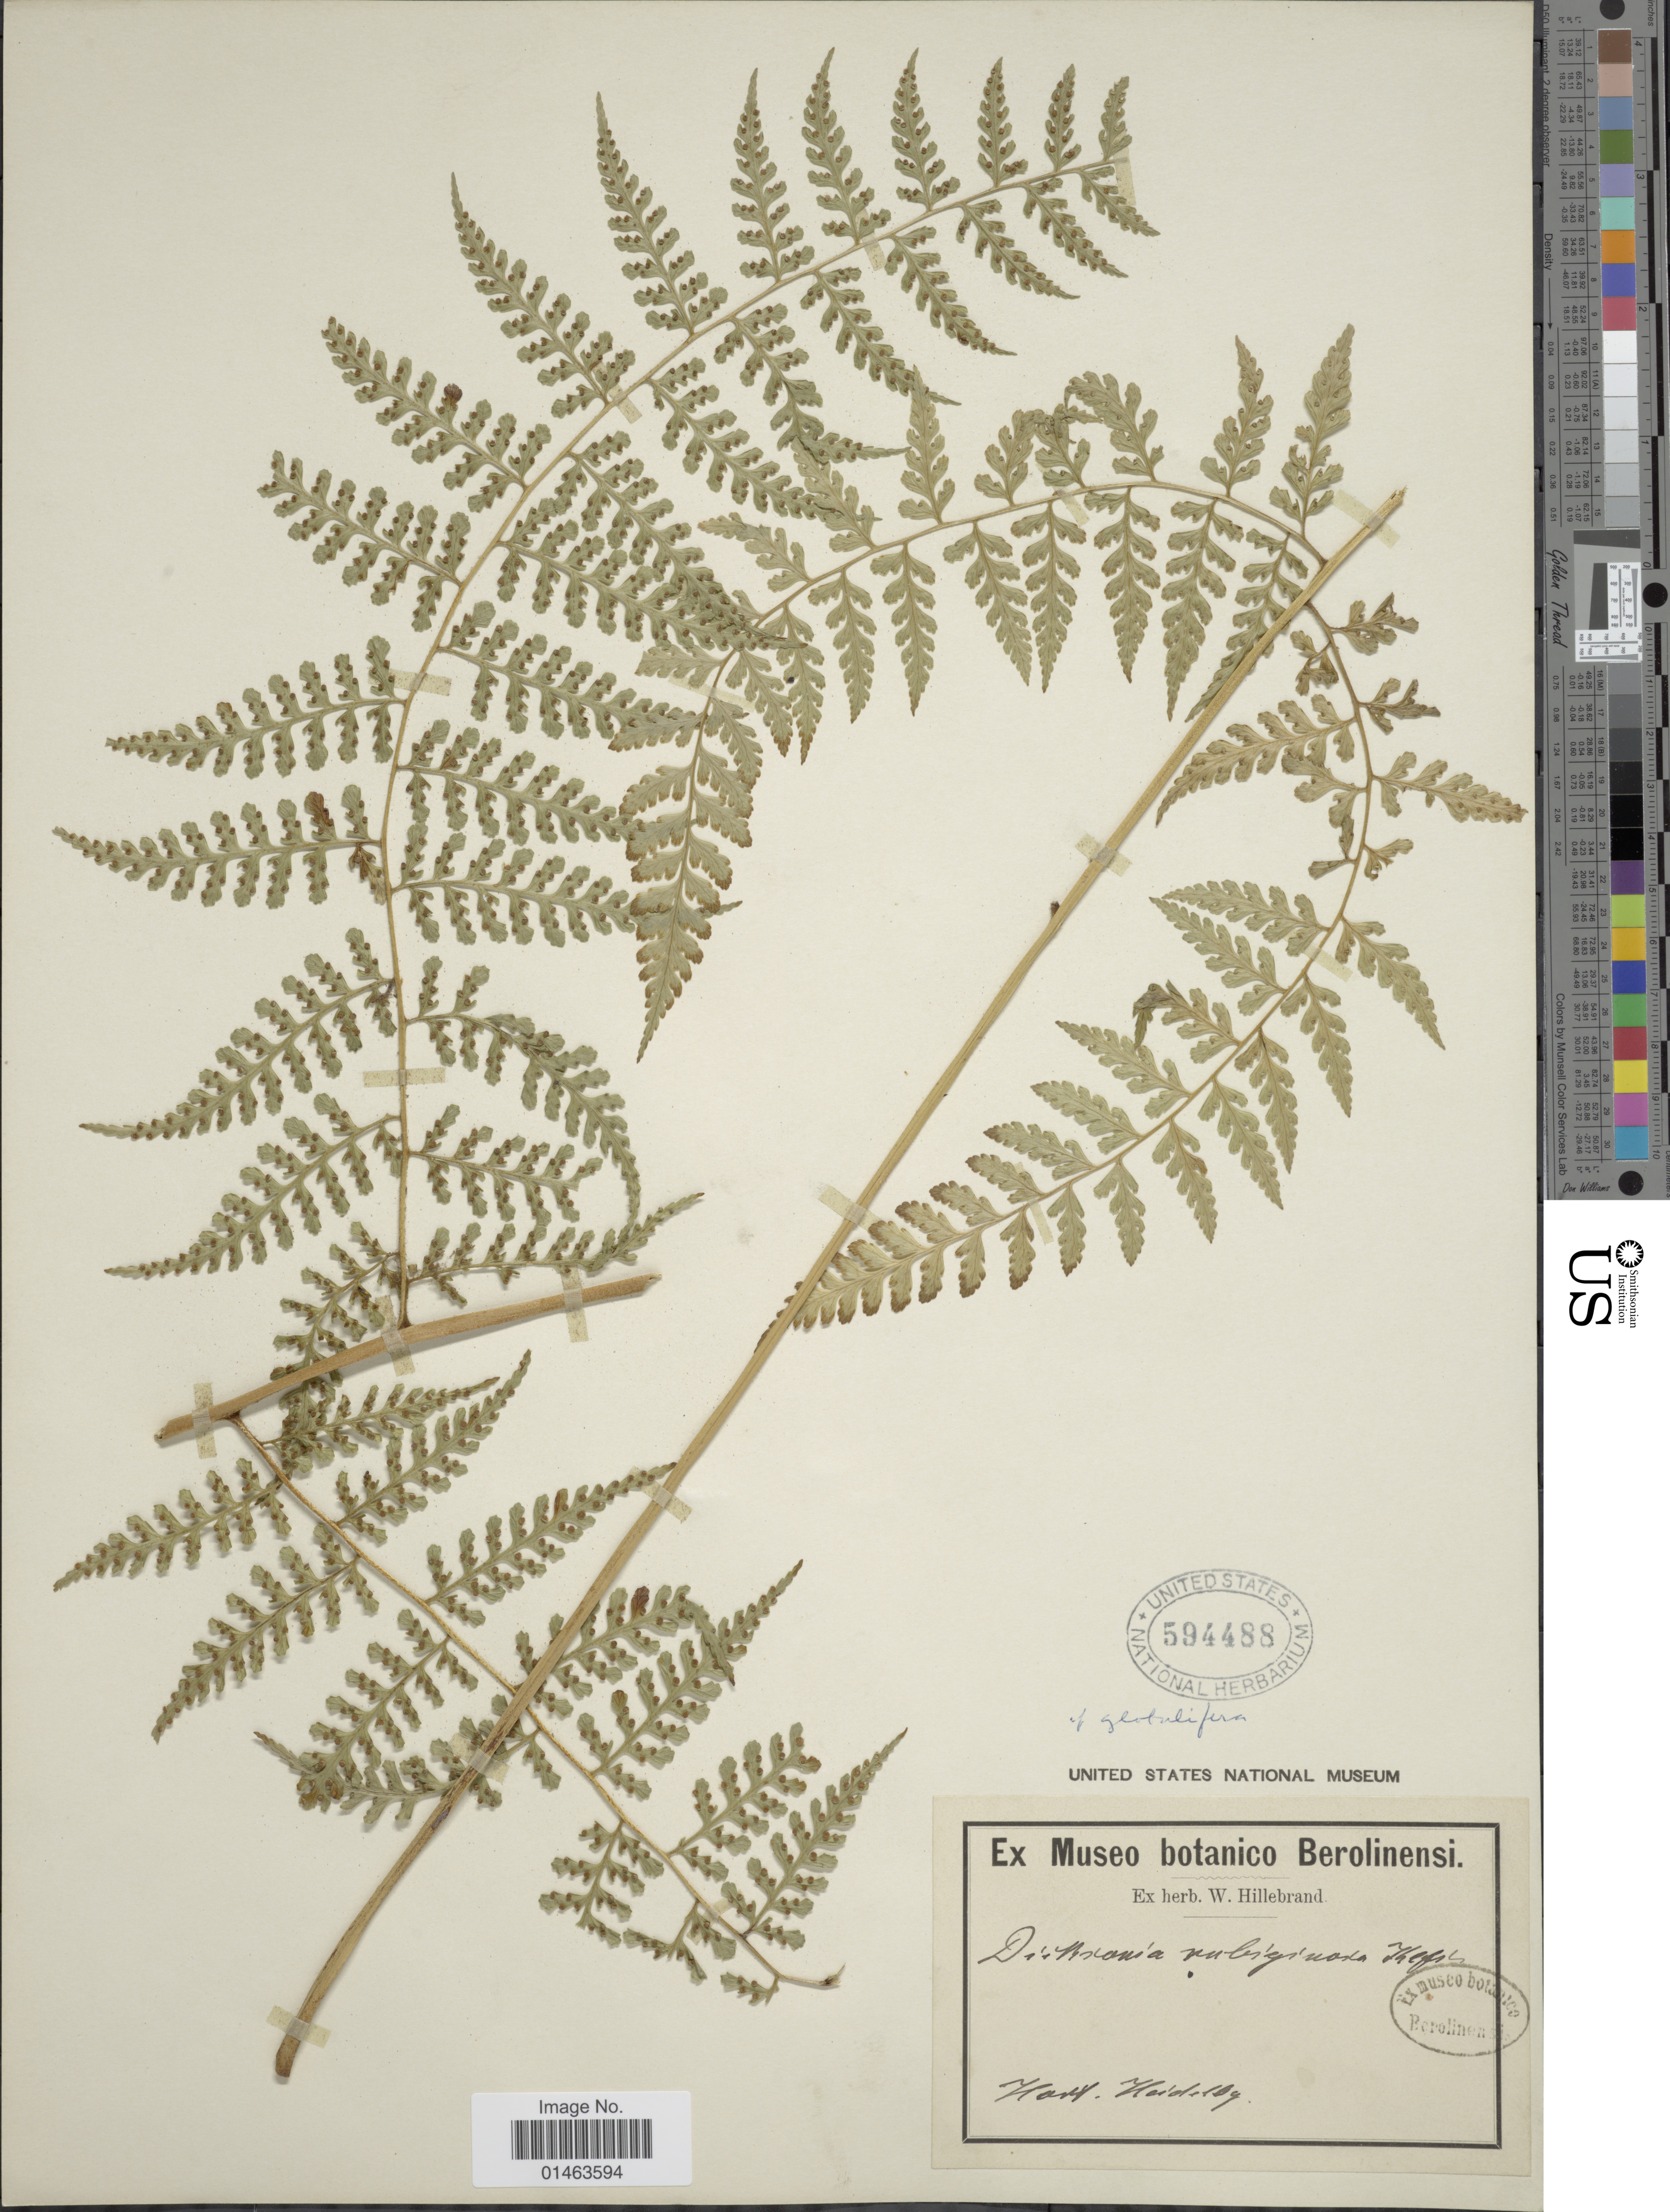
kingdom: Plantae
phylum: Tracheophyta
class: Polypodiopsida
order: Polypodiales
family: Dennstaedtiaceae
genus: Dennstaedtia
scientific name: Dennstaedtia globulifera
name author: (Poir.) Hieron.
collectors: W. Hillebrand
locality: Hort. Heidelbg. [interpreted]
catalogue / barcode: US 594488